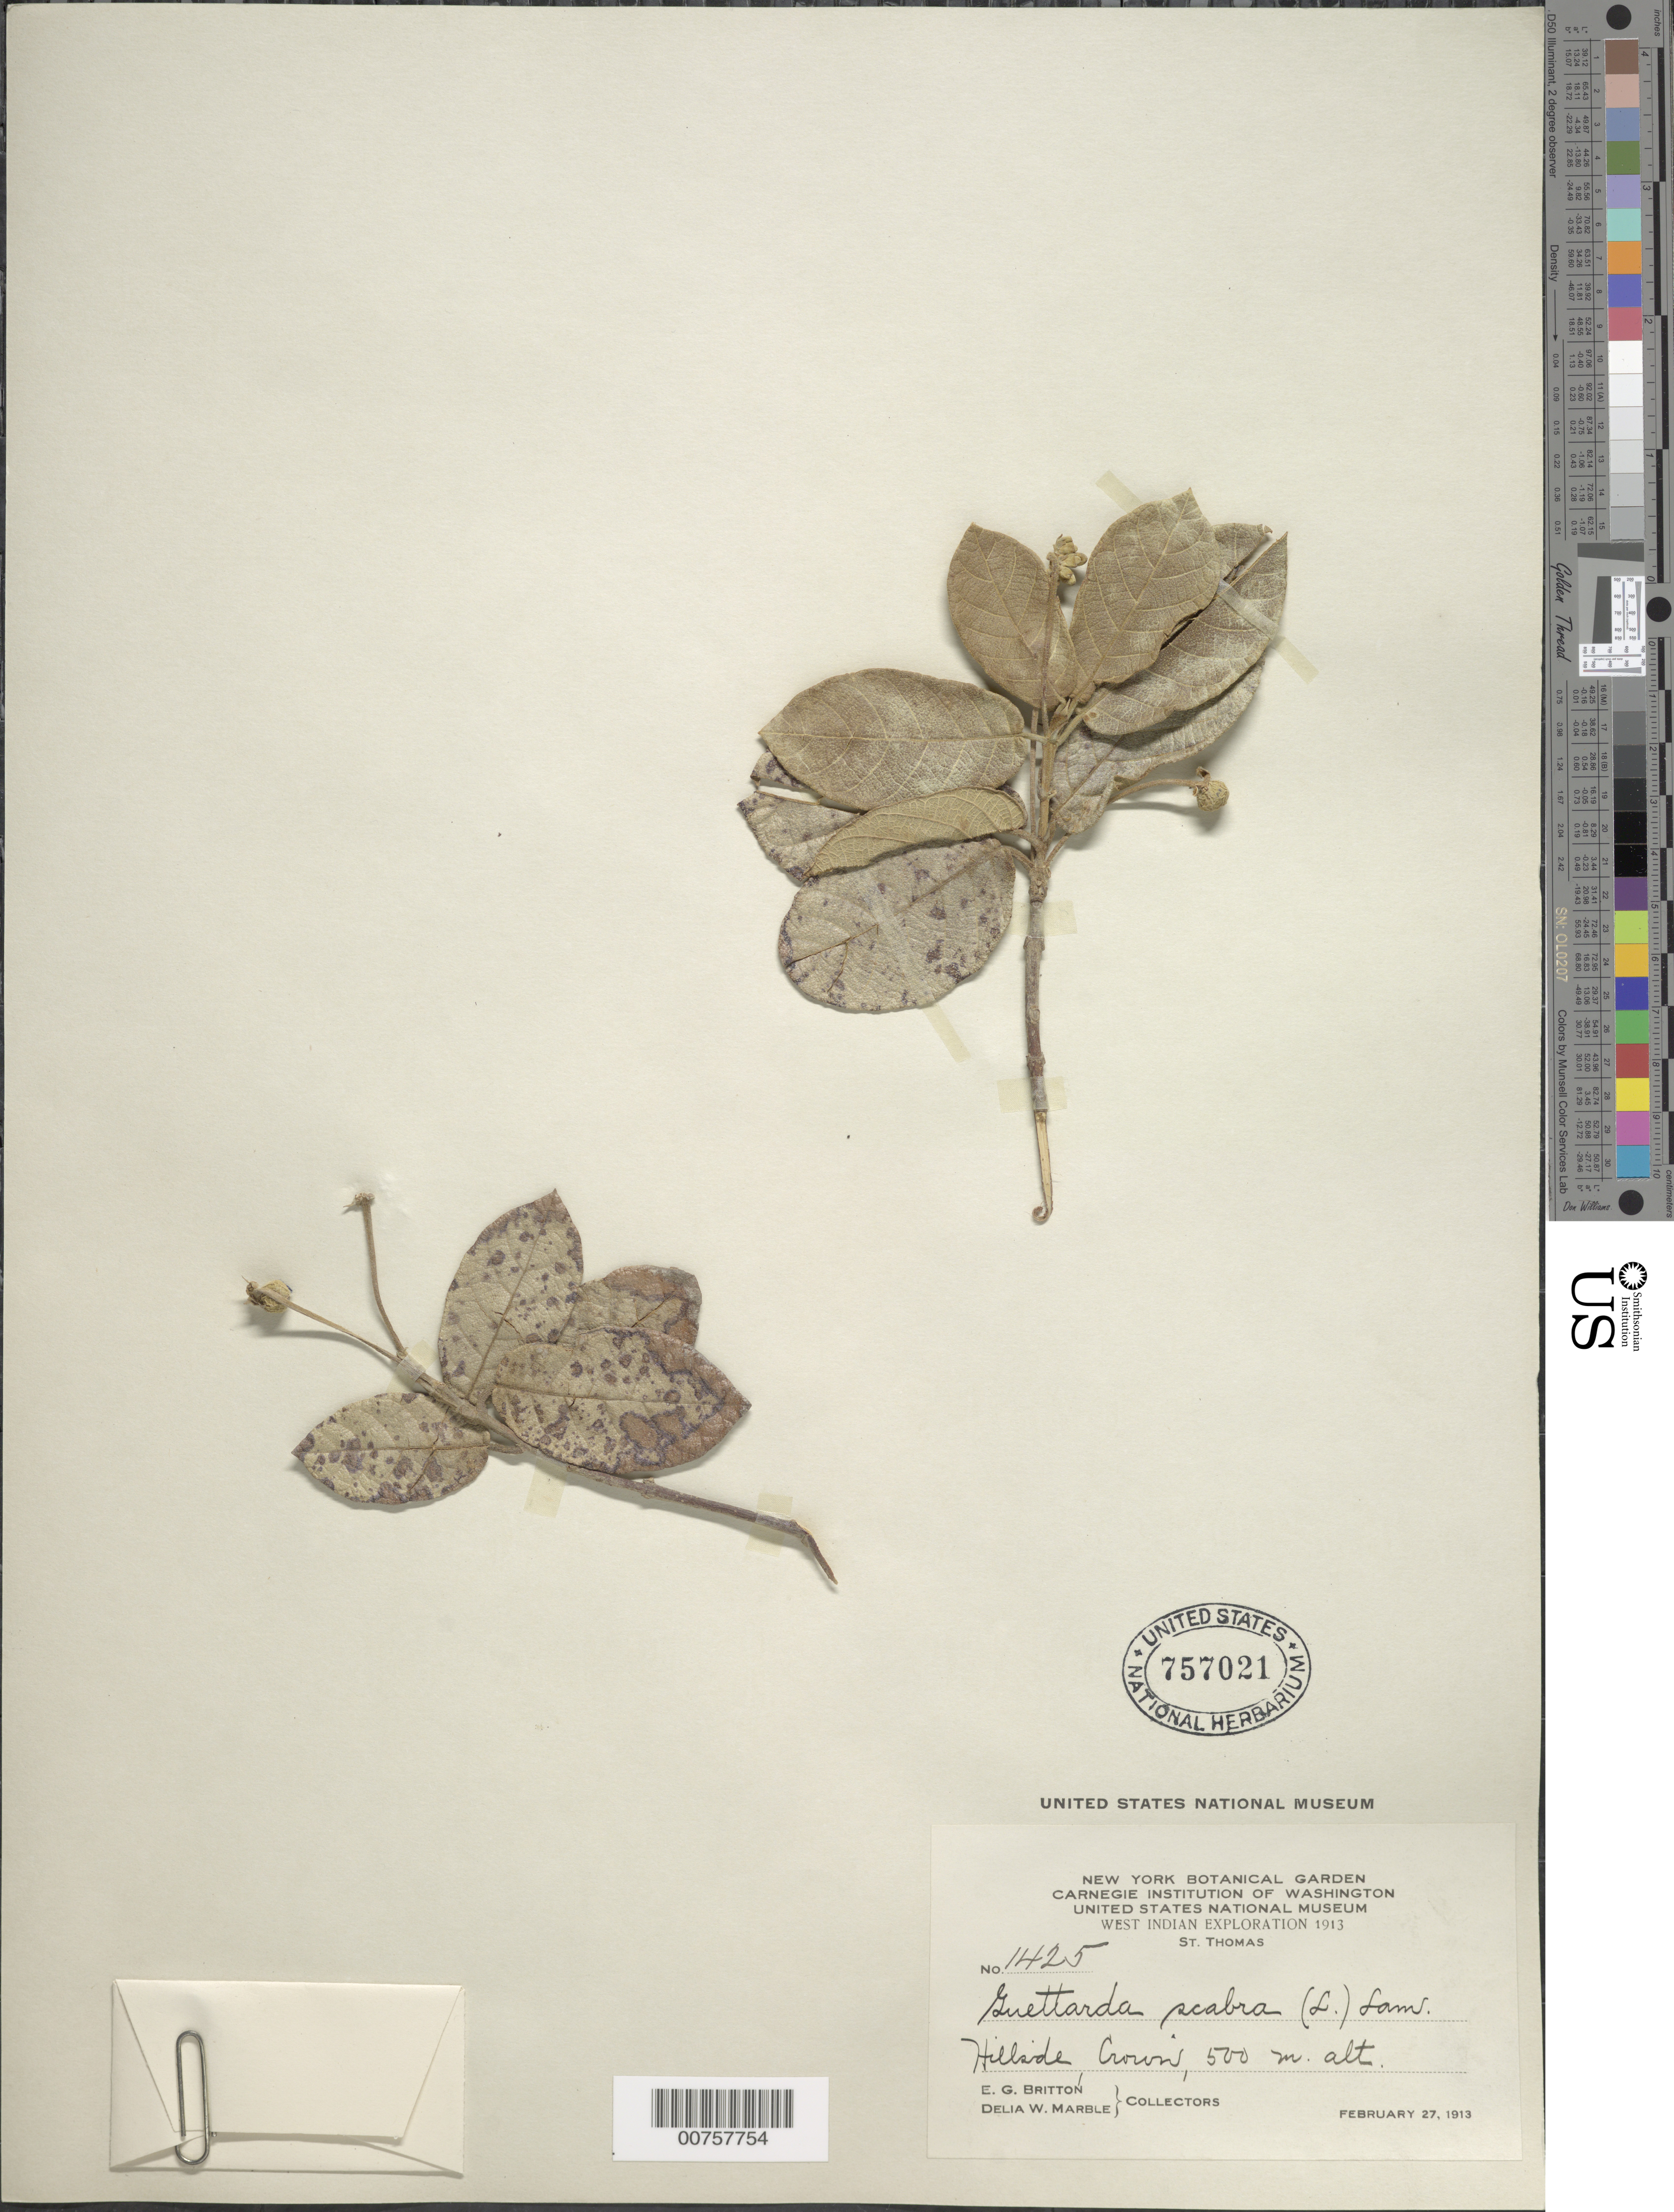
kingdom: Plantae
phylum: Tracheophyta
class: Magnoliopsida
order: Gentianales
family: Rubiaceae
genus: Guettarda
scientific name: Guettarda scabra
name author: (L.) Vent.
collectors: E. G. Britton & D. W. Marble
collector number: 1425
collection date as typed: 27 Feb 1913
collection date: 1913-02-27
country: U.S. Virgin Islands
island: St. Thomas Island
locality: Crown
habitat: Hillside.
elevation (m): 500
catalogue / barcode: US 757021